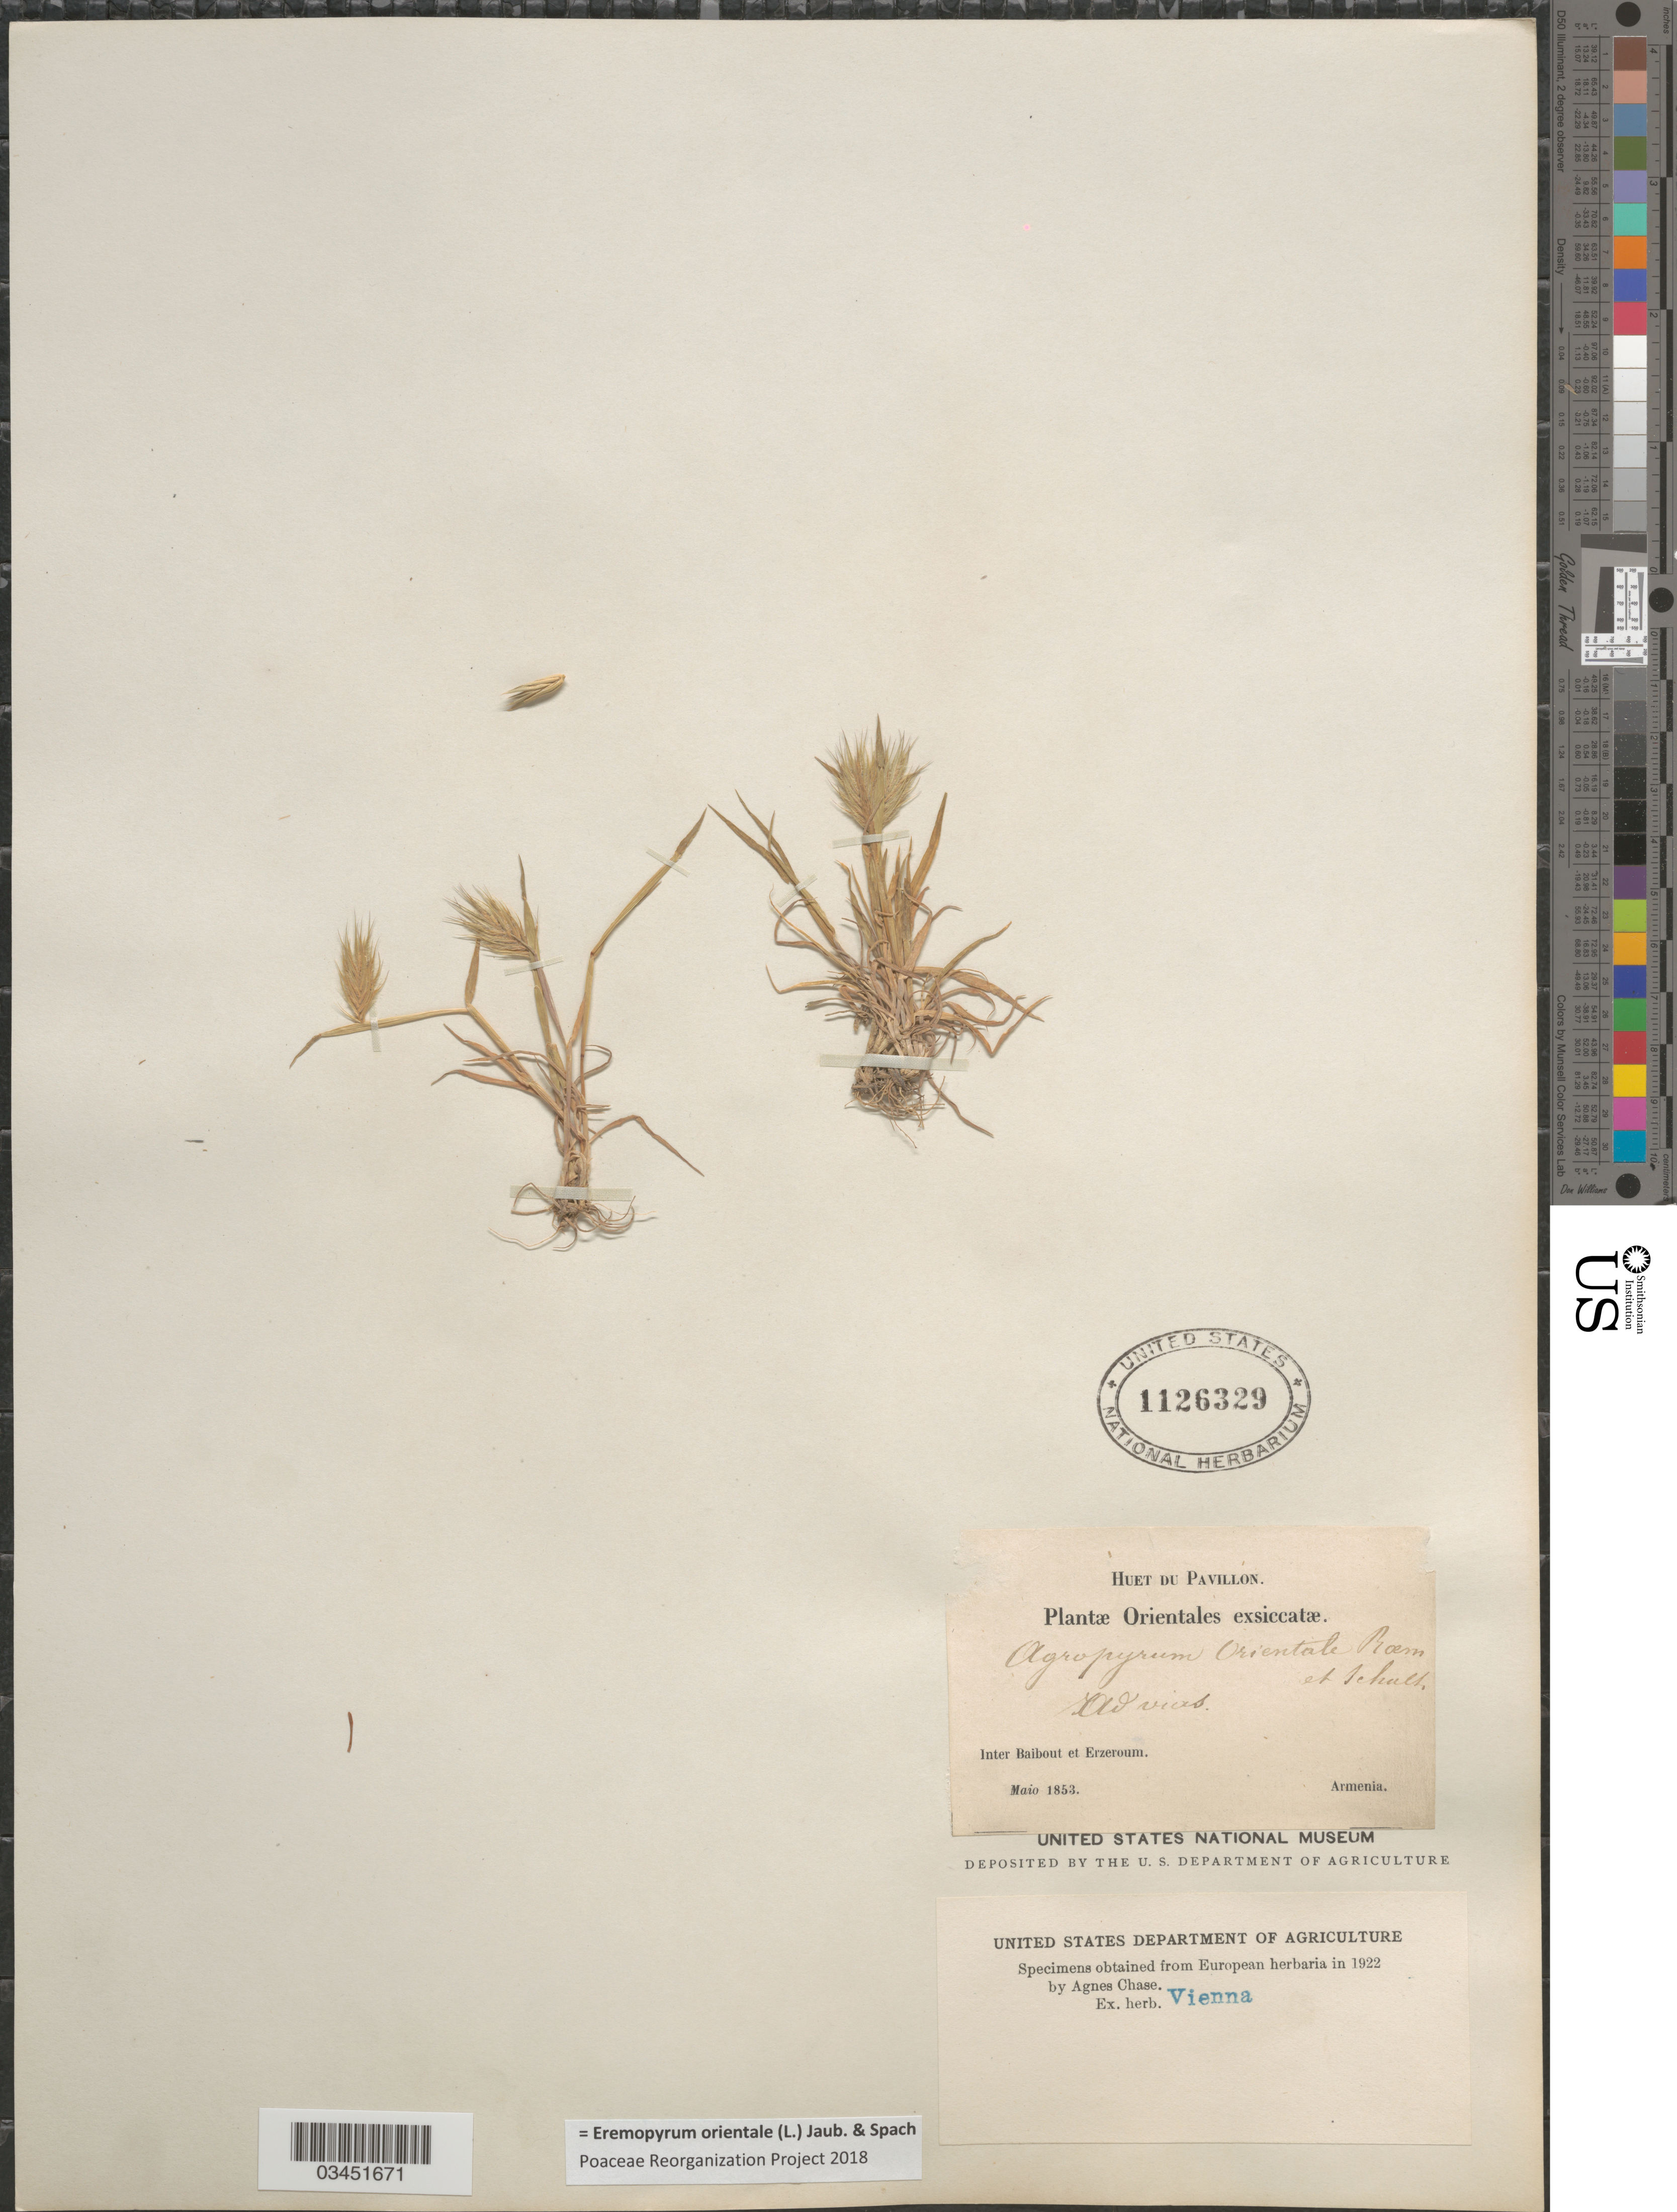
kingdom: Plantae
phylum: Tracheophyta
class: Liliopsida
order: Poales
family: Poaceae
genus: Eremopyrum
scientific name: Eremopyrum orientale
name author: (L.) Jaub. & Spach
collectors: Huet du Pavillon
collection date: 1853-05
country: Armenia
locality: Orientales. Ad vias. Inter Baibout et Erzeroum.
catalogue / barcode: US 1126329